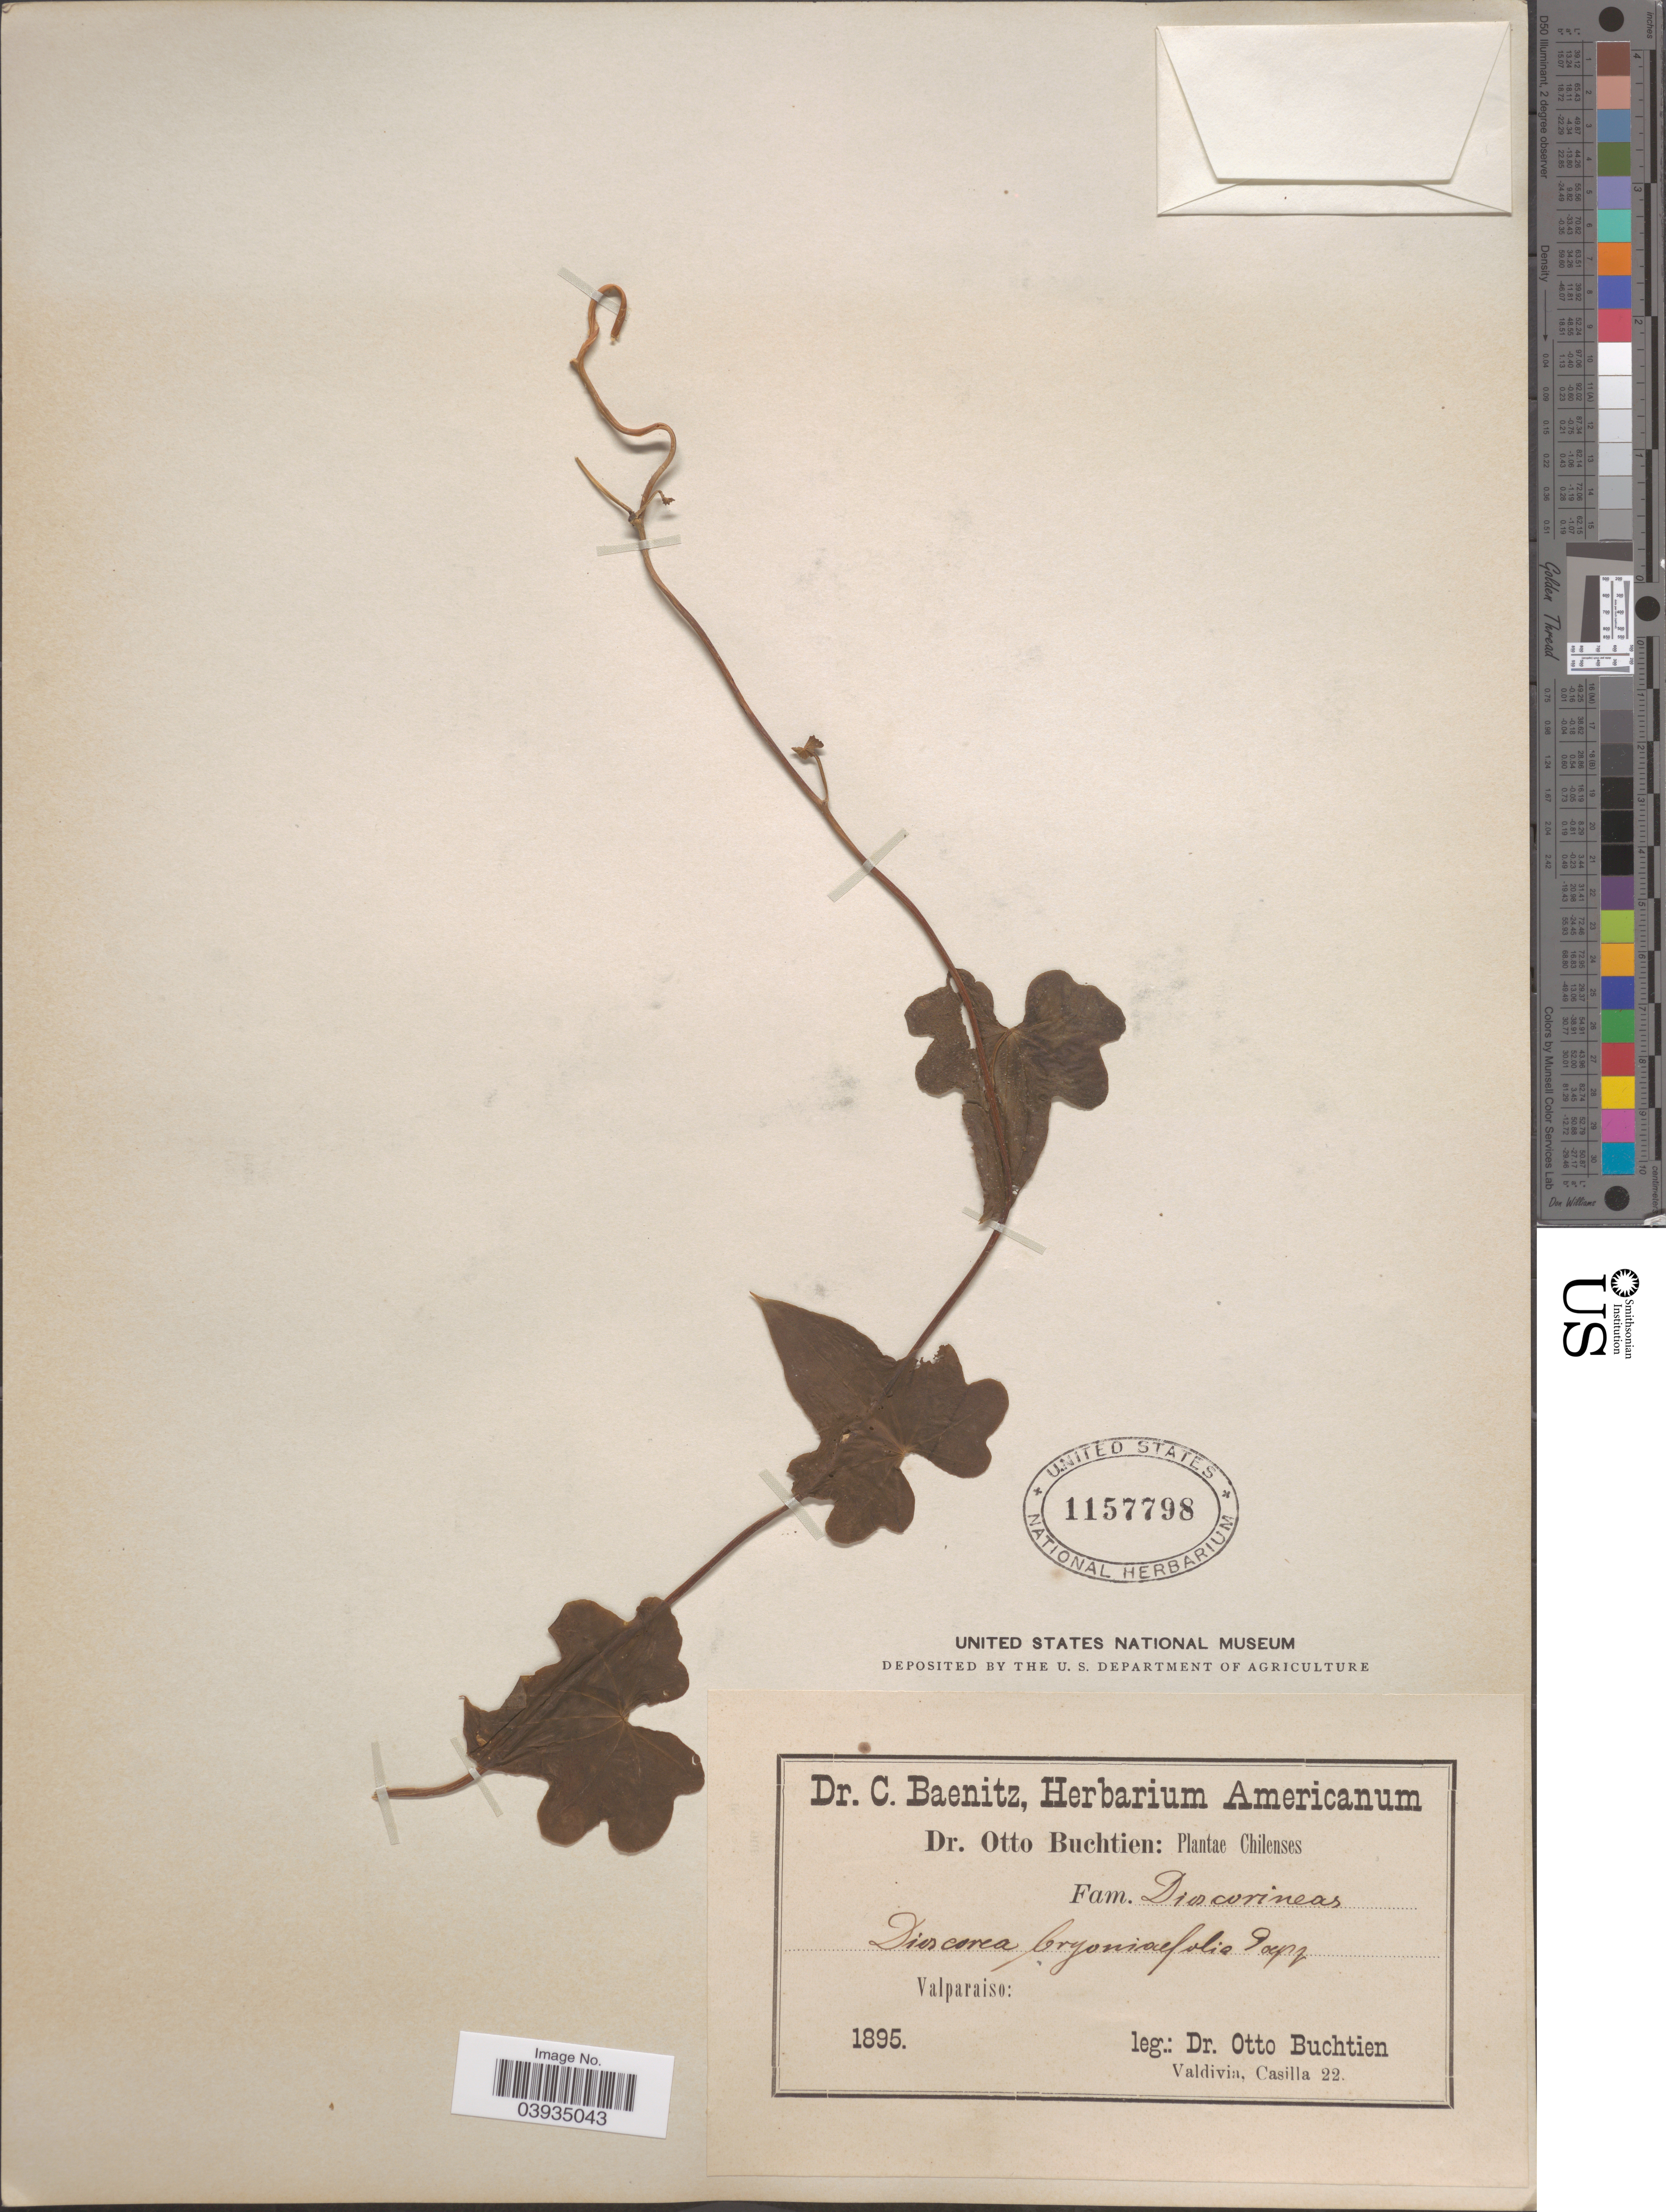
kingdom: Plantae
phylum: Tracheophyta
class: Liliopsida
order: Dioscoreales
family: Dioscoreaceae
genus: Dioscorea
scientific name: Dioscorea bryoniifolia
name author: Poepp.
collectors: O. Buchtien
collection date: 1895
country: Chile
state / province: Valparaíso (V)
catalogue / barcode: US 1157798